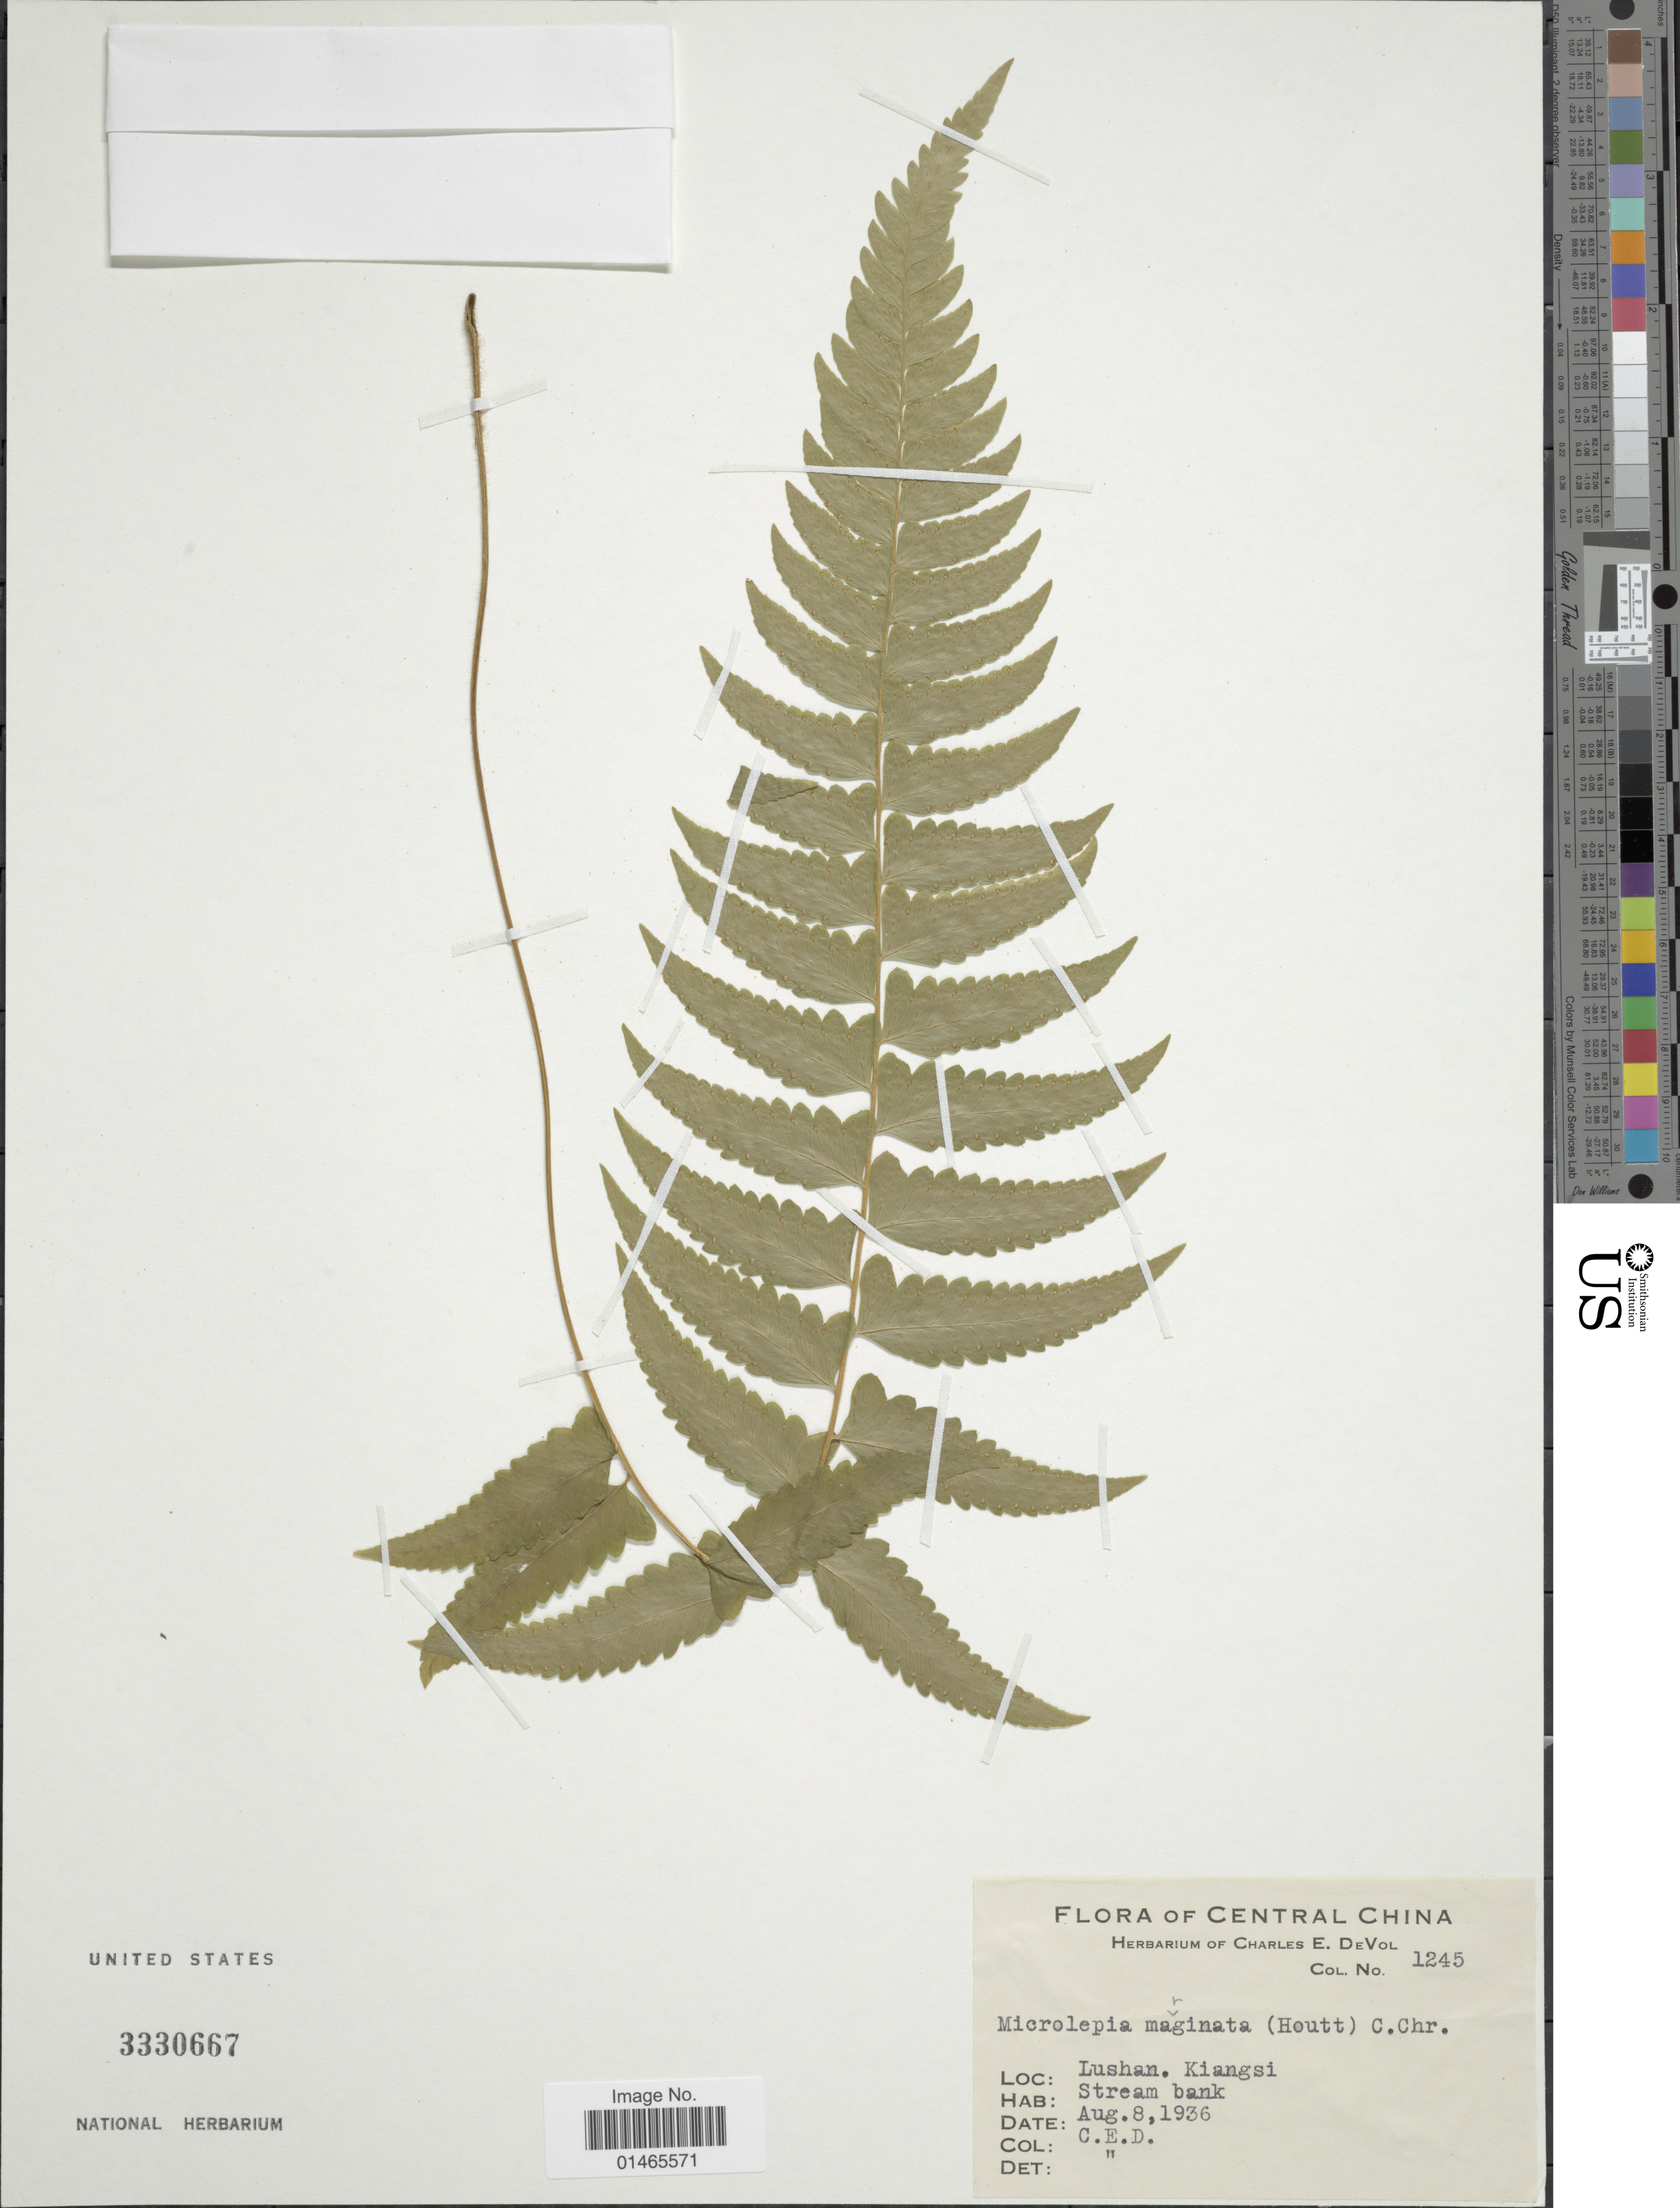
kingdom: Plantae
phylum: Tracheophyta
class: Polypodiopsida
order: Polypodiales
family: Dennstaedtiaceae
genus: Microlepia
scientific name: Microlepia marginata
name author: (Houtt.) C. Chr.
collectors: C. E. De Vol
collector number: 1245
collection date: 1936-08-08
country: China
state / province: Jiangxi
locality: Lushan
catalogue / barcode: US 3330667